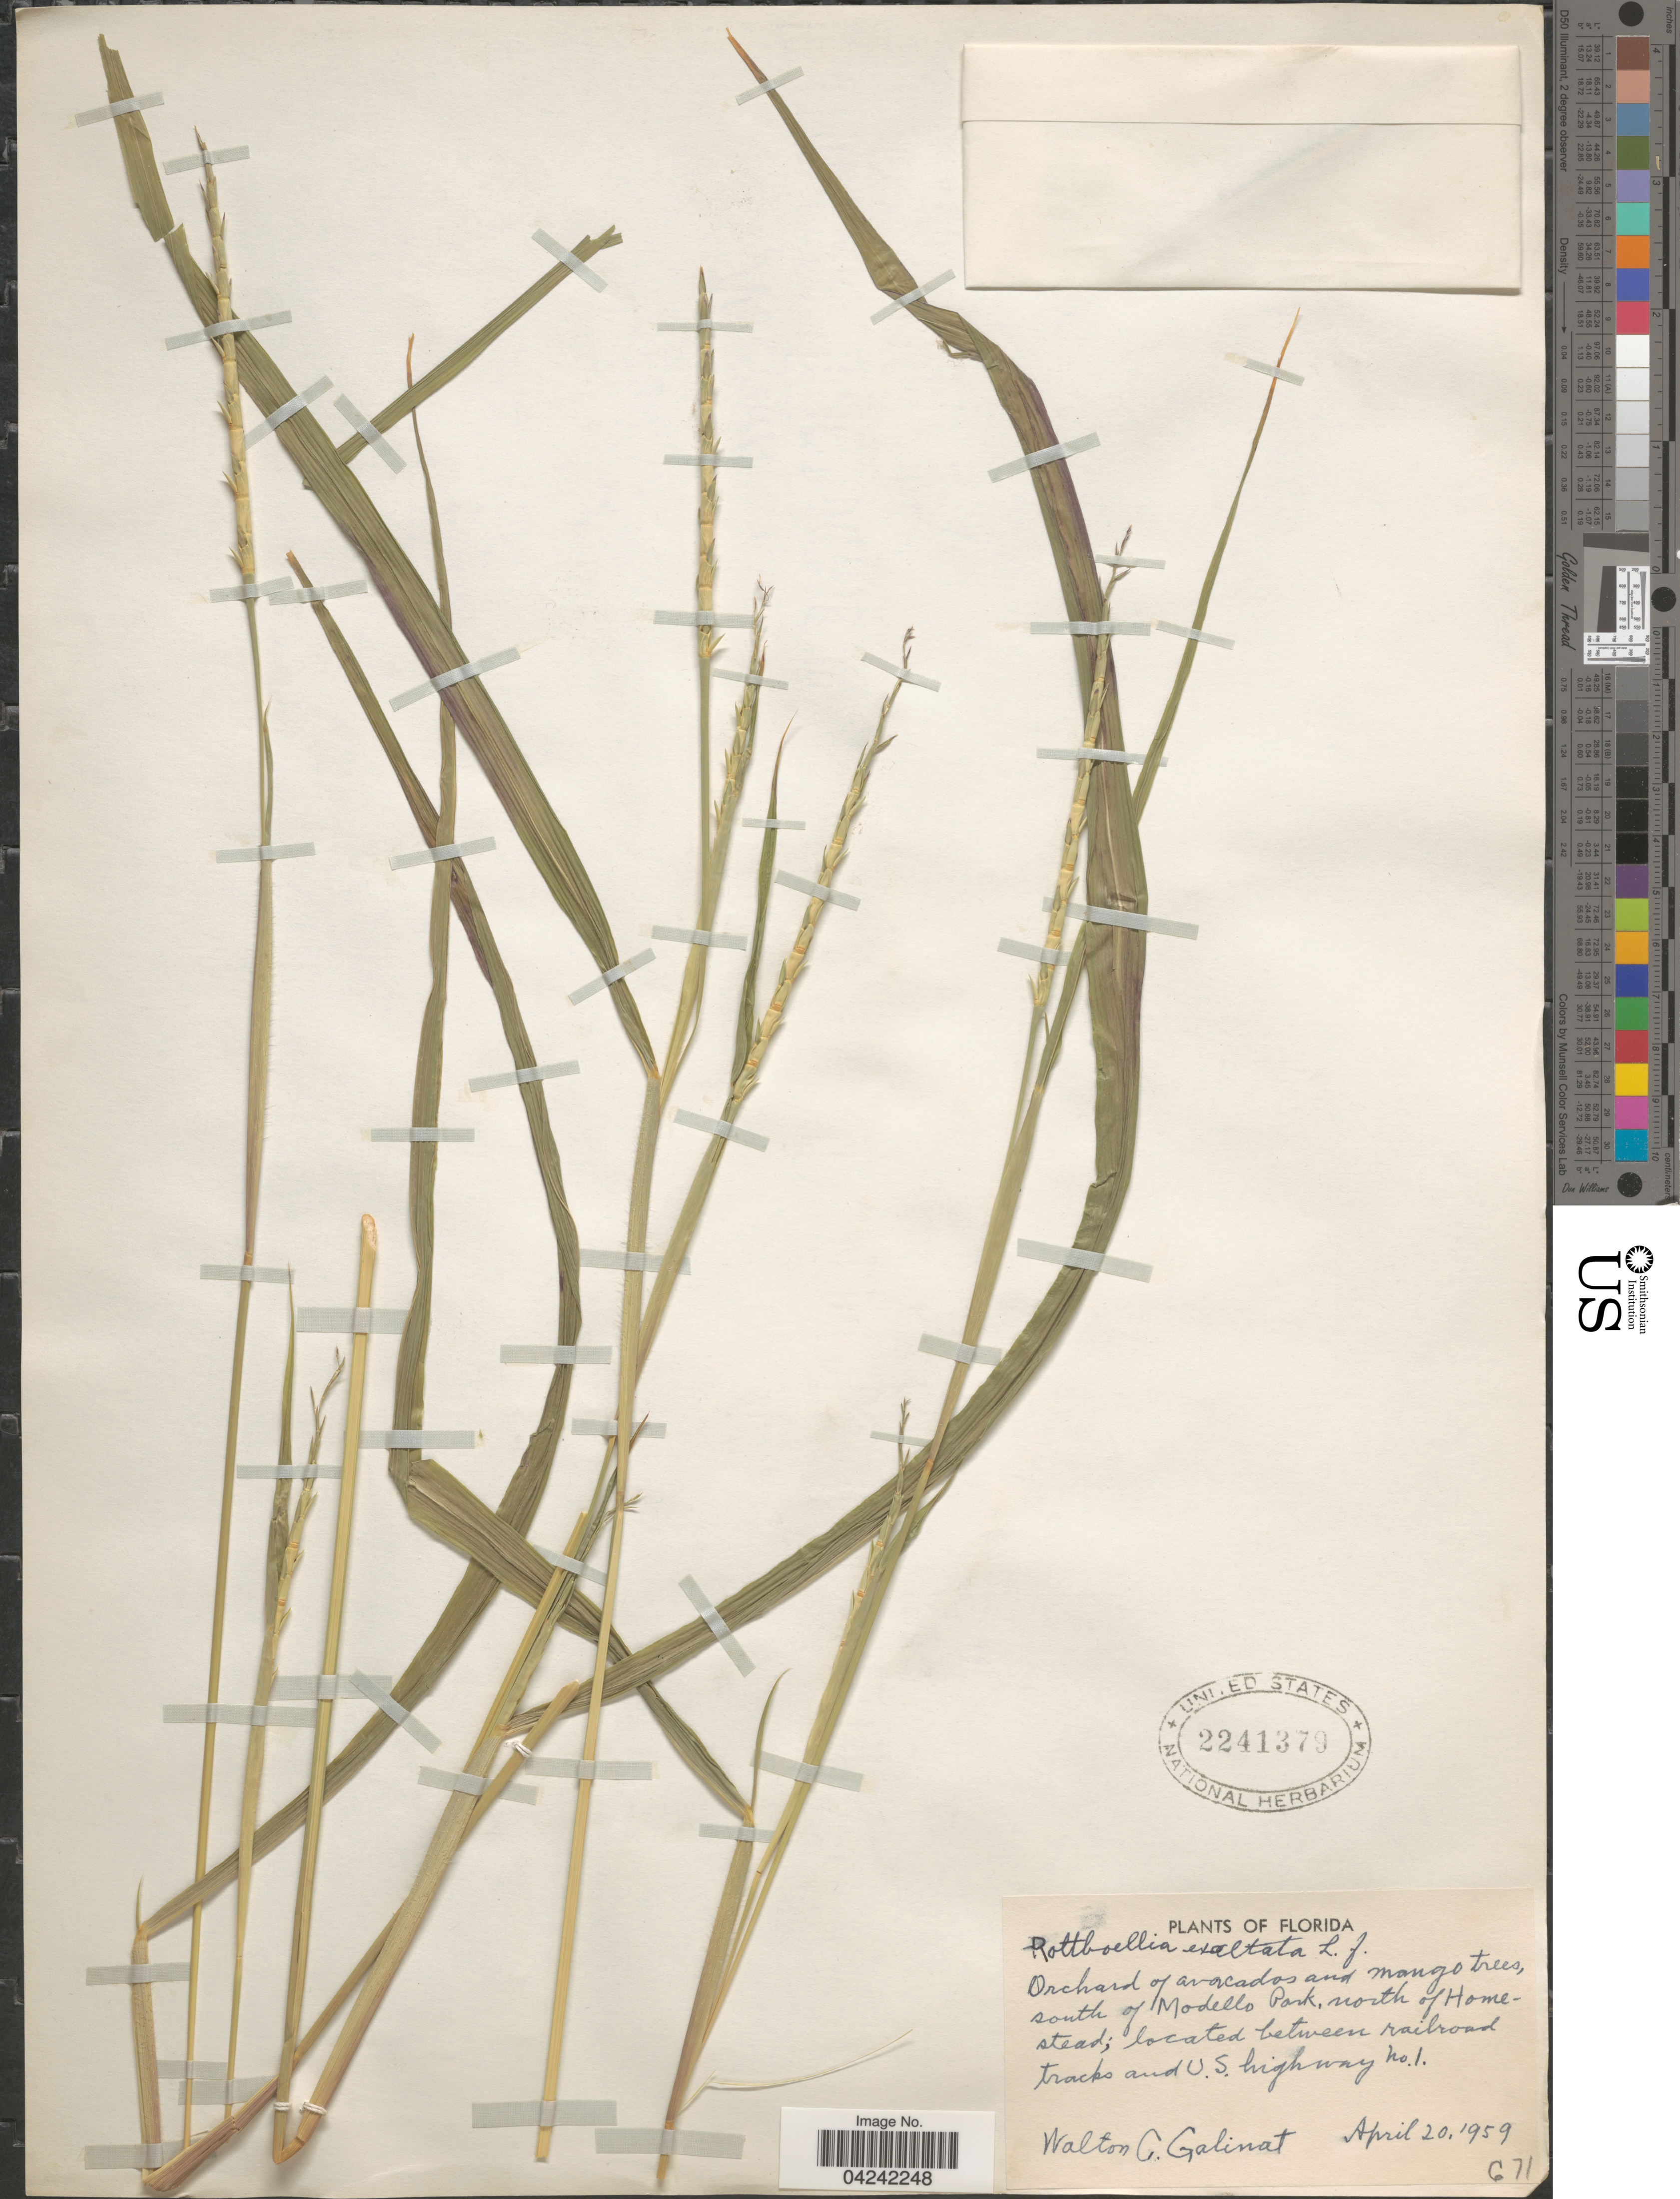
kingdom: Plantae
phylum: Tracheophyta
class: Liliopsida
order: Poales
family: Poaceae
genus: Rottboellia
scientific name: Rottboellia cochinchinensis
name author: (Lour.) Clayton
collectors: W. Galinat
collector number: C71?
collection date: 1959-04-20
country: United States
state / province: Florida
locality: South of Modello Park, north of Homestead; located between railroad tracks and U.S. highway no.1.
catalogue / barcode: US 2241379